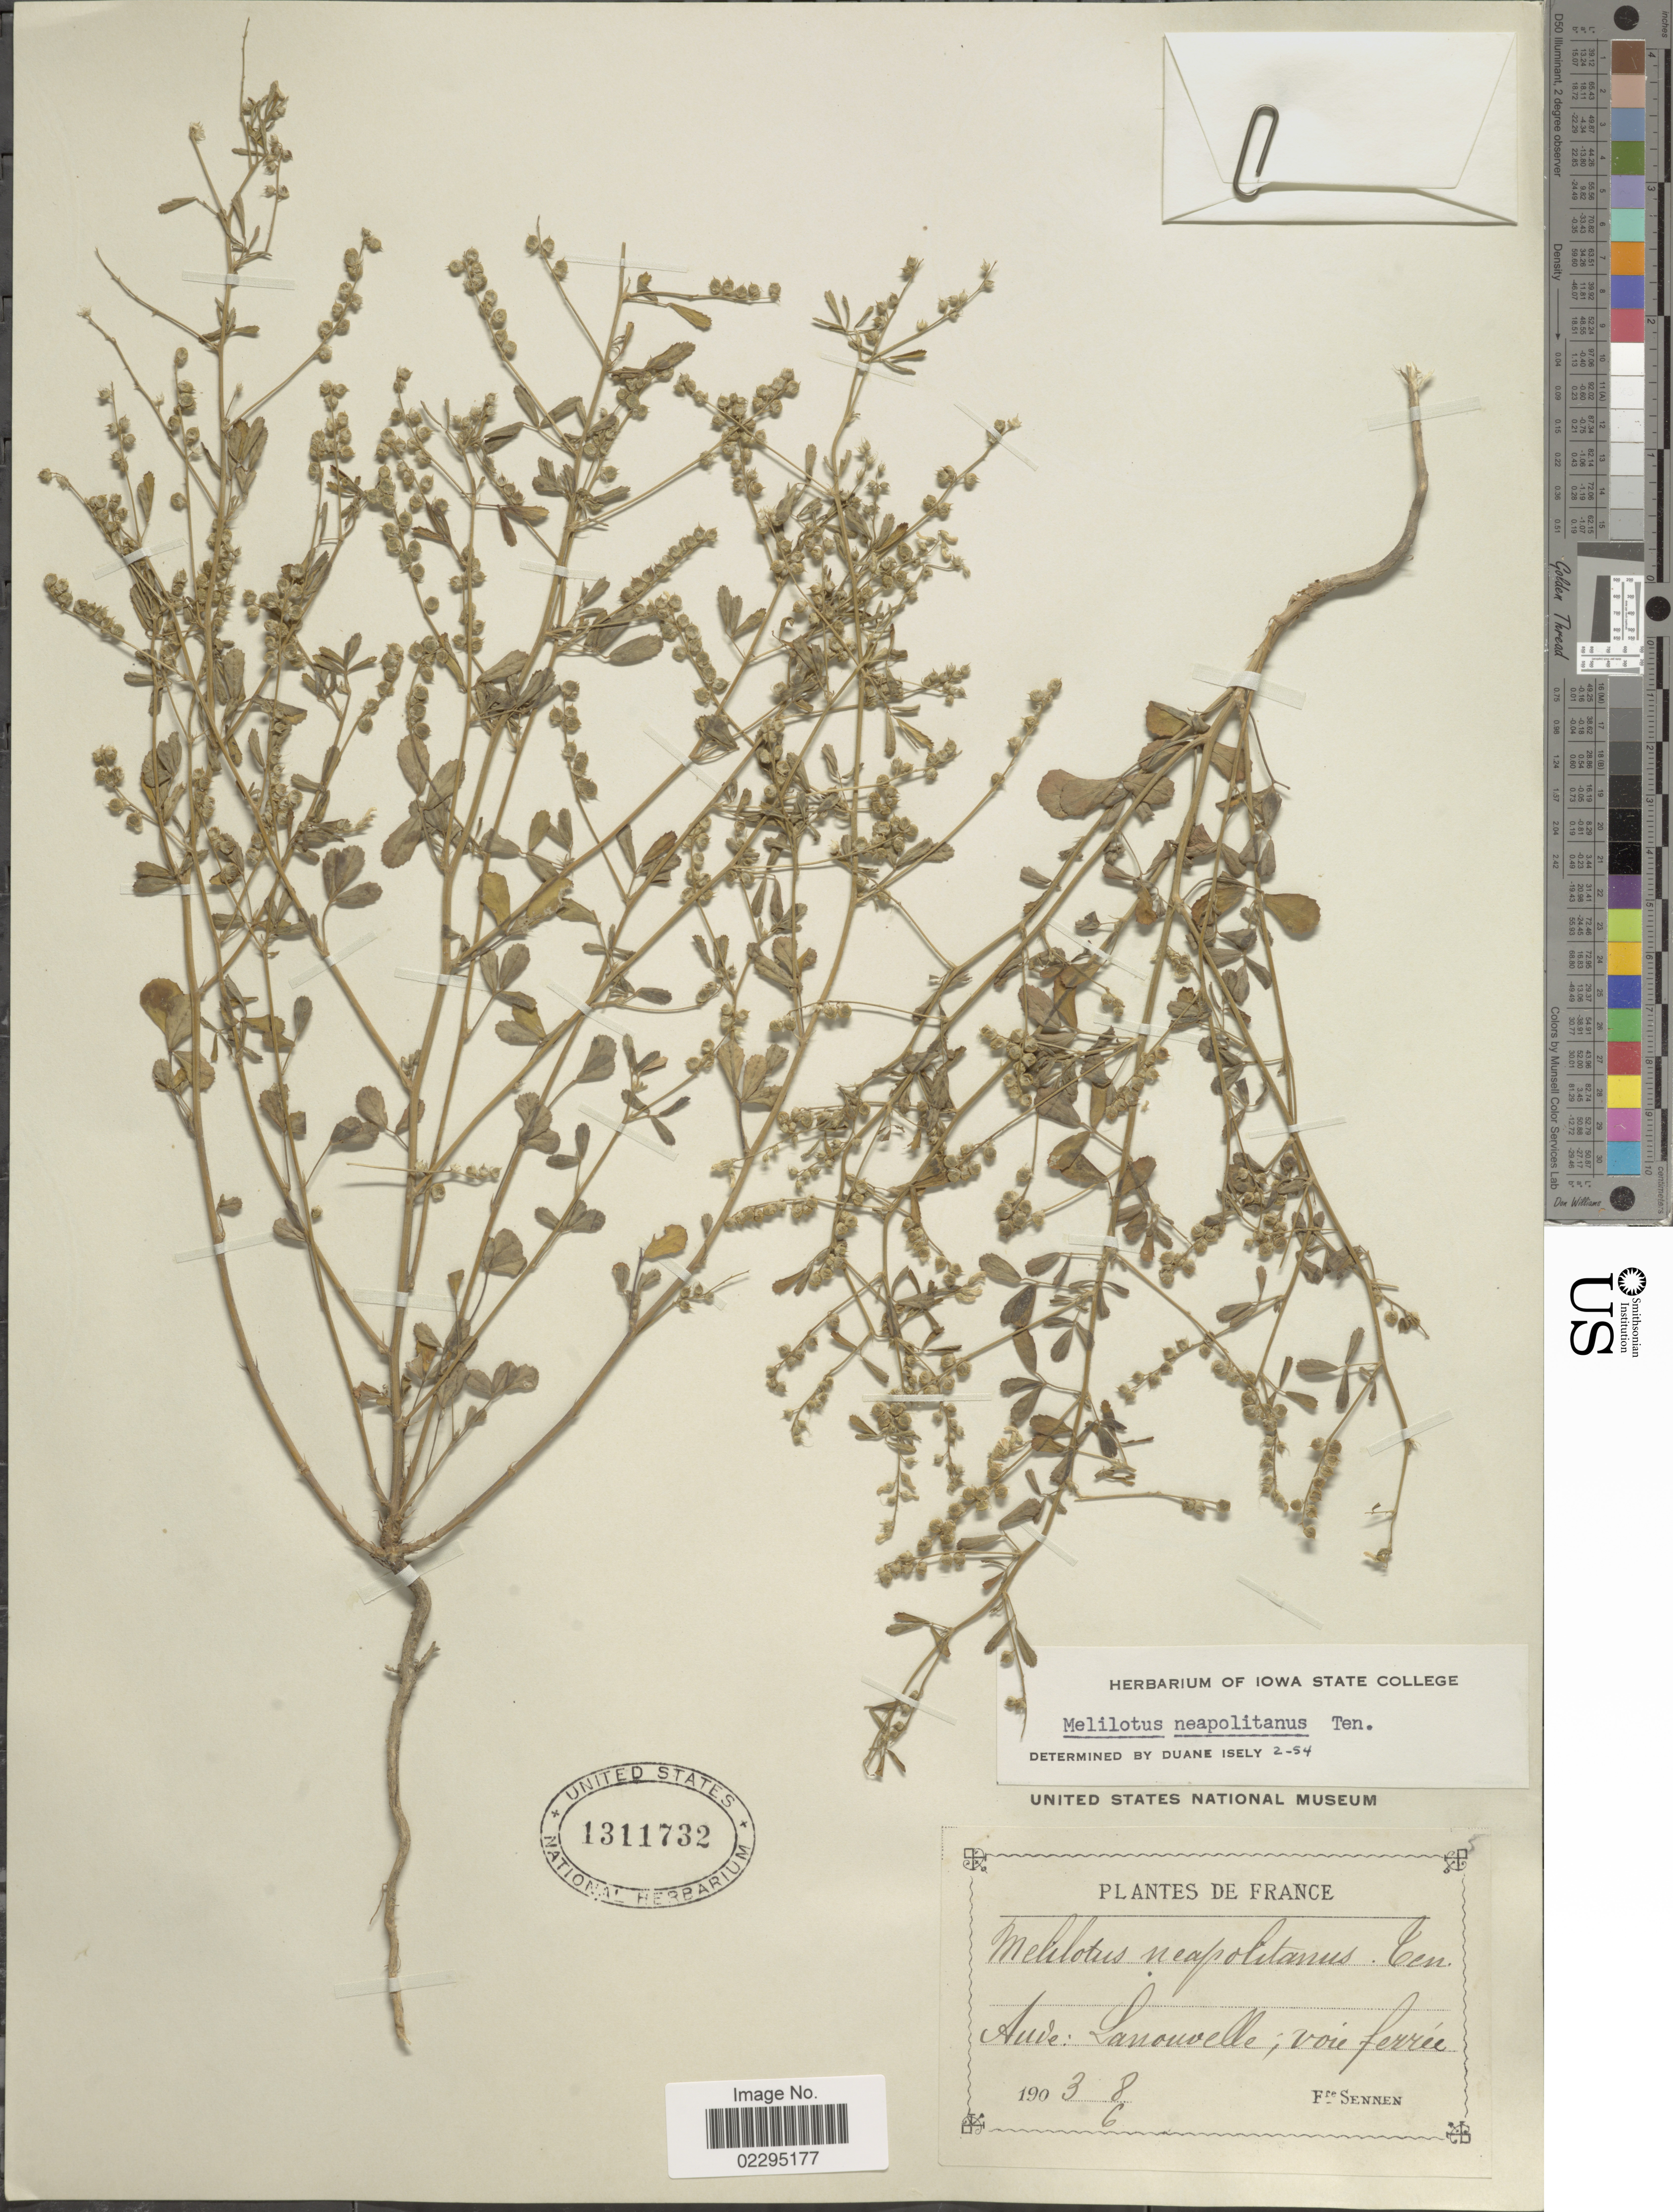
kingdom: Plantae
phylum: Tracheophyta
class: Magnoliopsida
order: Fabales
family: Fabaceae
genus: Melilotus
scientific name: Melilotus neapolitana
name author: Ten.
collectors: E. Sennen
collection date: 1903-06-08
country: France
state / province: Occitanie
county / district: Aude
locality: Aude: Lanouvelle, Voie ferree.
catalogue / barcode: US 1311732